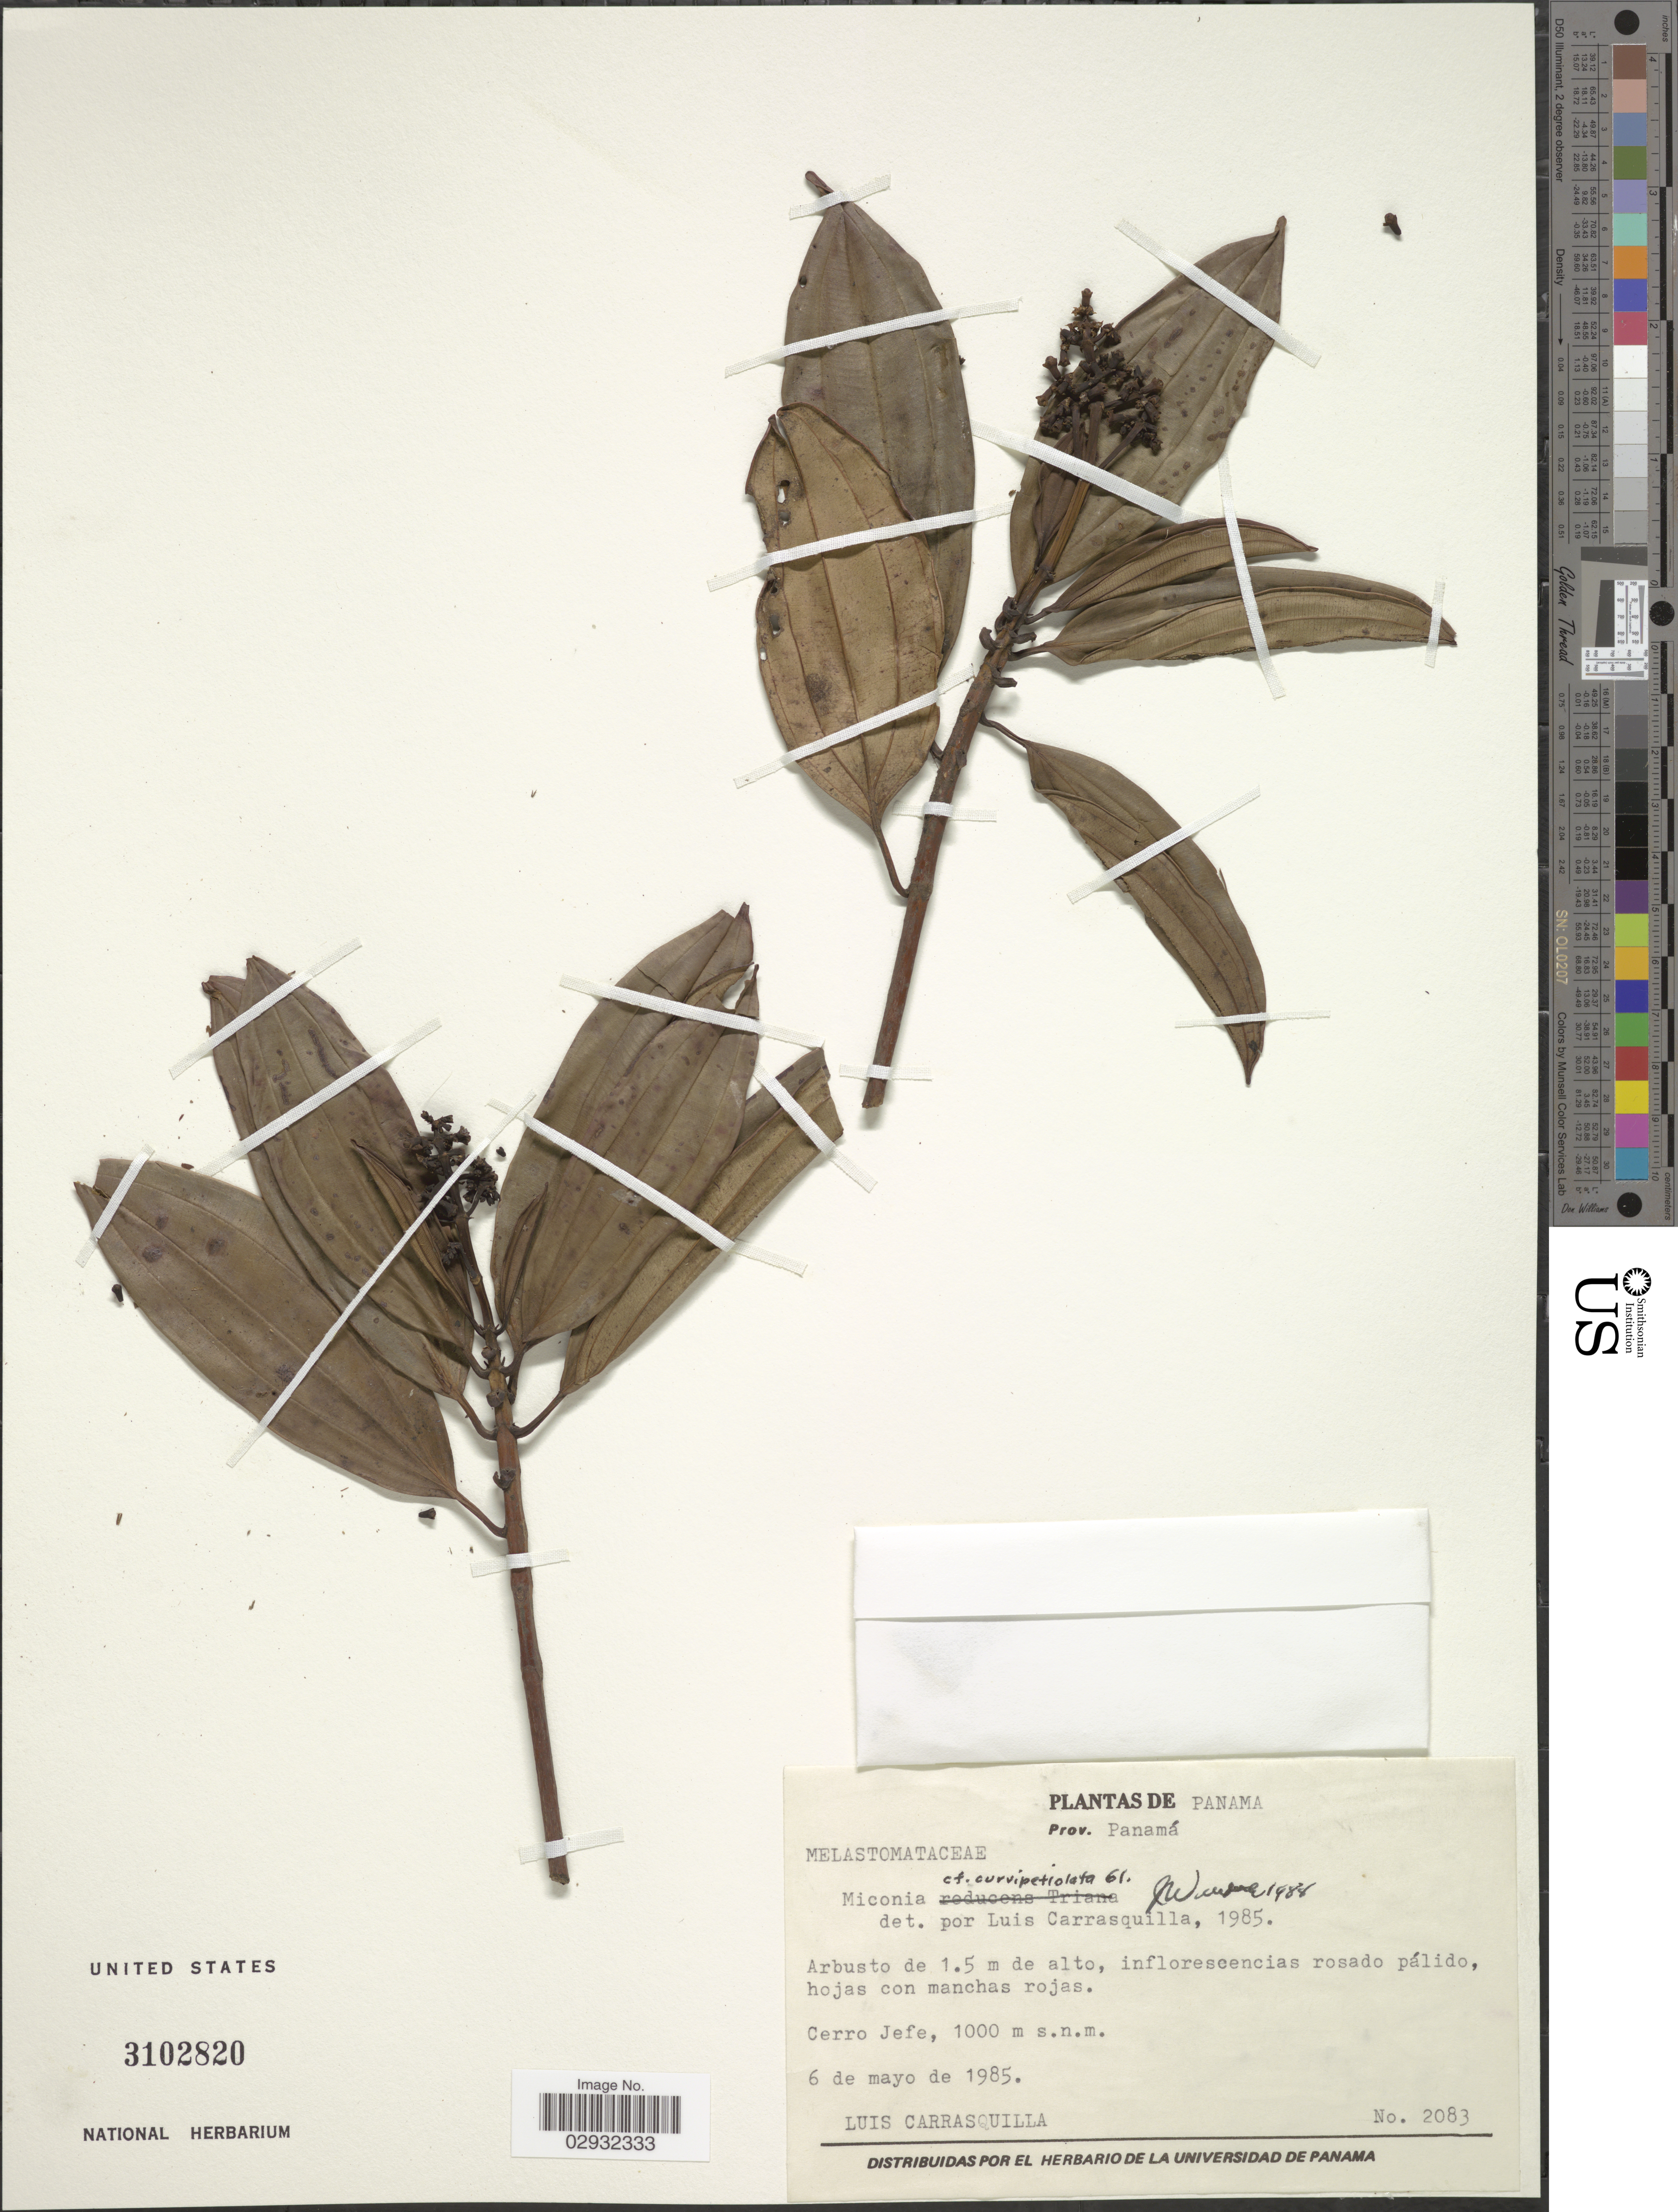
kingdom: Plantae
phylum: Tracheophyta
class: Magnoliopsida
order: Myrtales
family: Melastomataceae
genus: Miconia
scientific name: Miconia curvipetiolata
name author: Cogn. & Gleason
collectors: L. Carrasquilla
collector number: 2083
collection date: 1985-05-06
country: Panama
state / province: Panamá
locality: Cerro Jefe.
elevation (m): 1000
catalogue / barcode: US 3102820